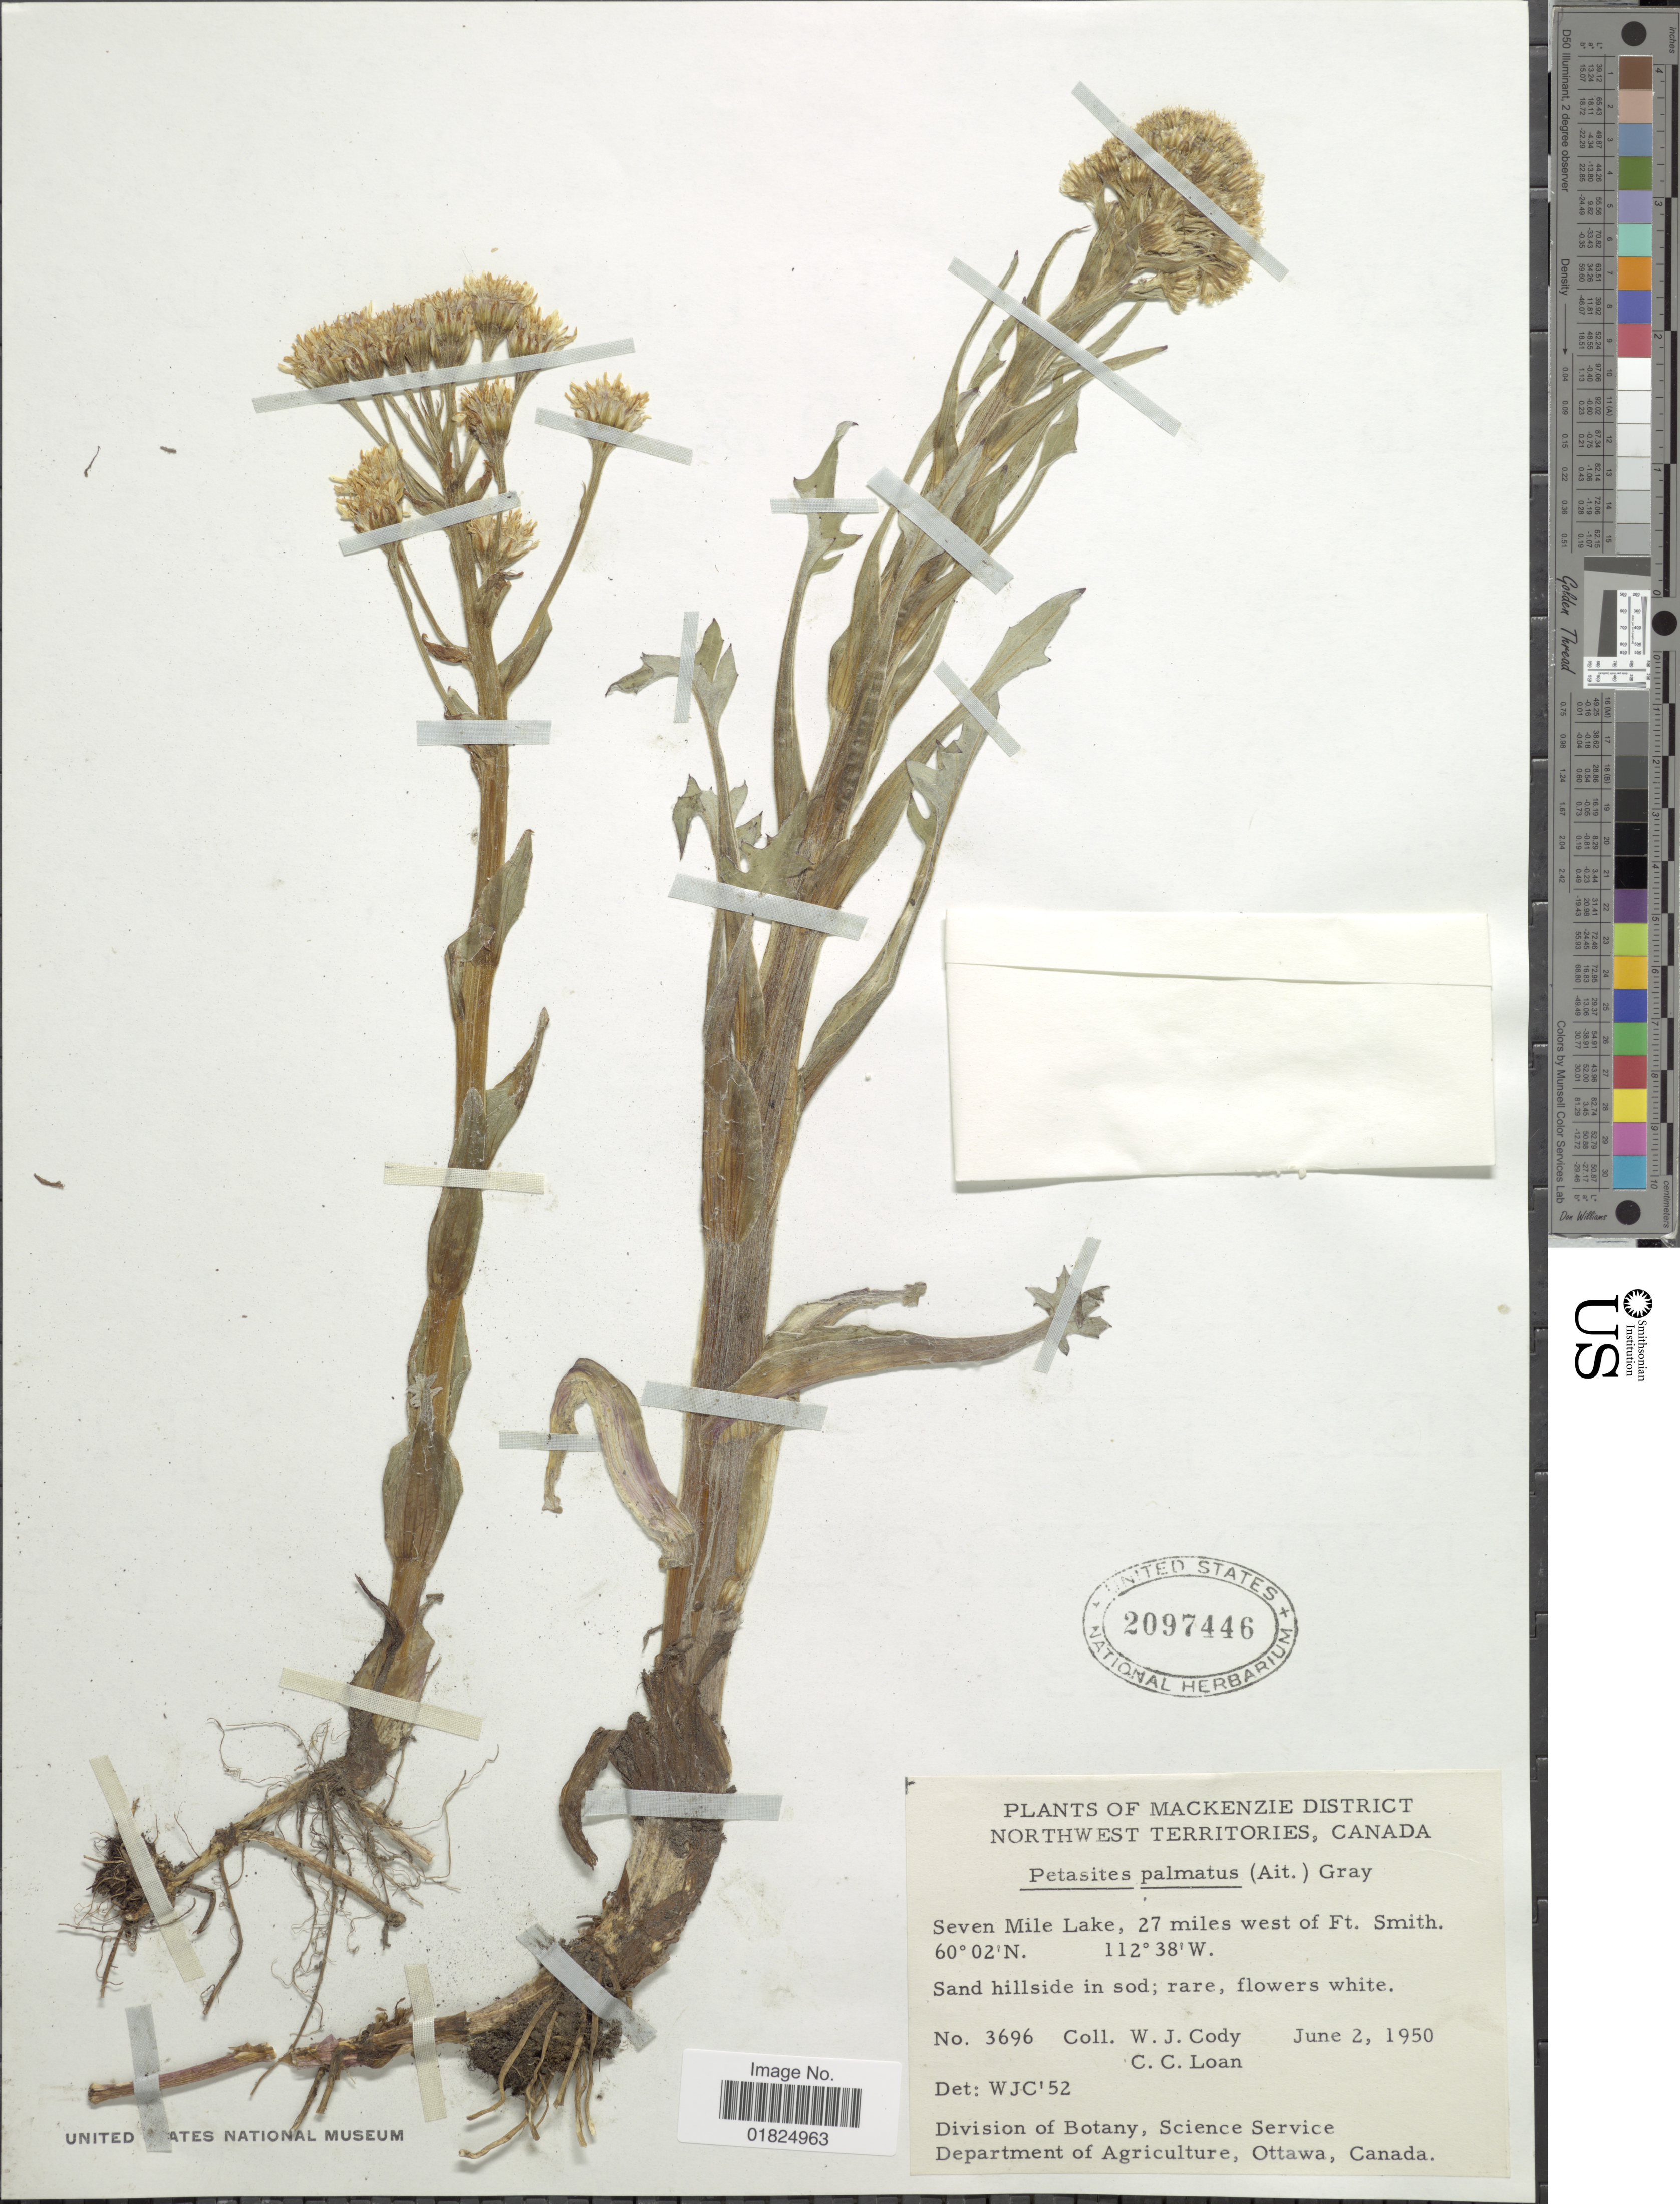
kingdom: Plantae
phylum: Tracheophyta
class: Magnoliopsida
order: Asterales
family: Asteraceae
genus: Petasites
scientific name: Petasites frigidus var. palmatus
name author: (Aiton) Cronq.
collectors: W. Cody & C. Loan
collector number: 3696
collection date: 1950-06-02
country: Canada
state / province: Northwest Territories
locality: Mackenzie District. Northwest Territories. Seven Mile Lake, 27 miles west of Ft. Smith.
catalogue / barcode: US 209744